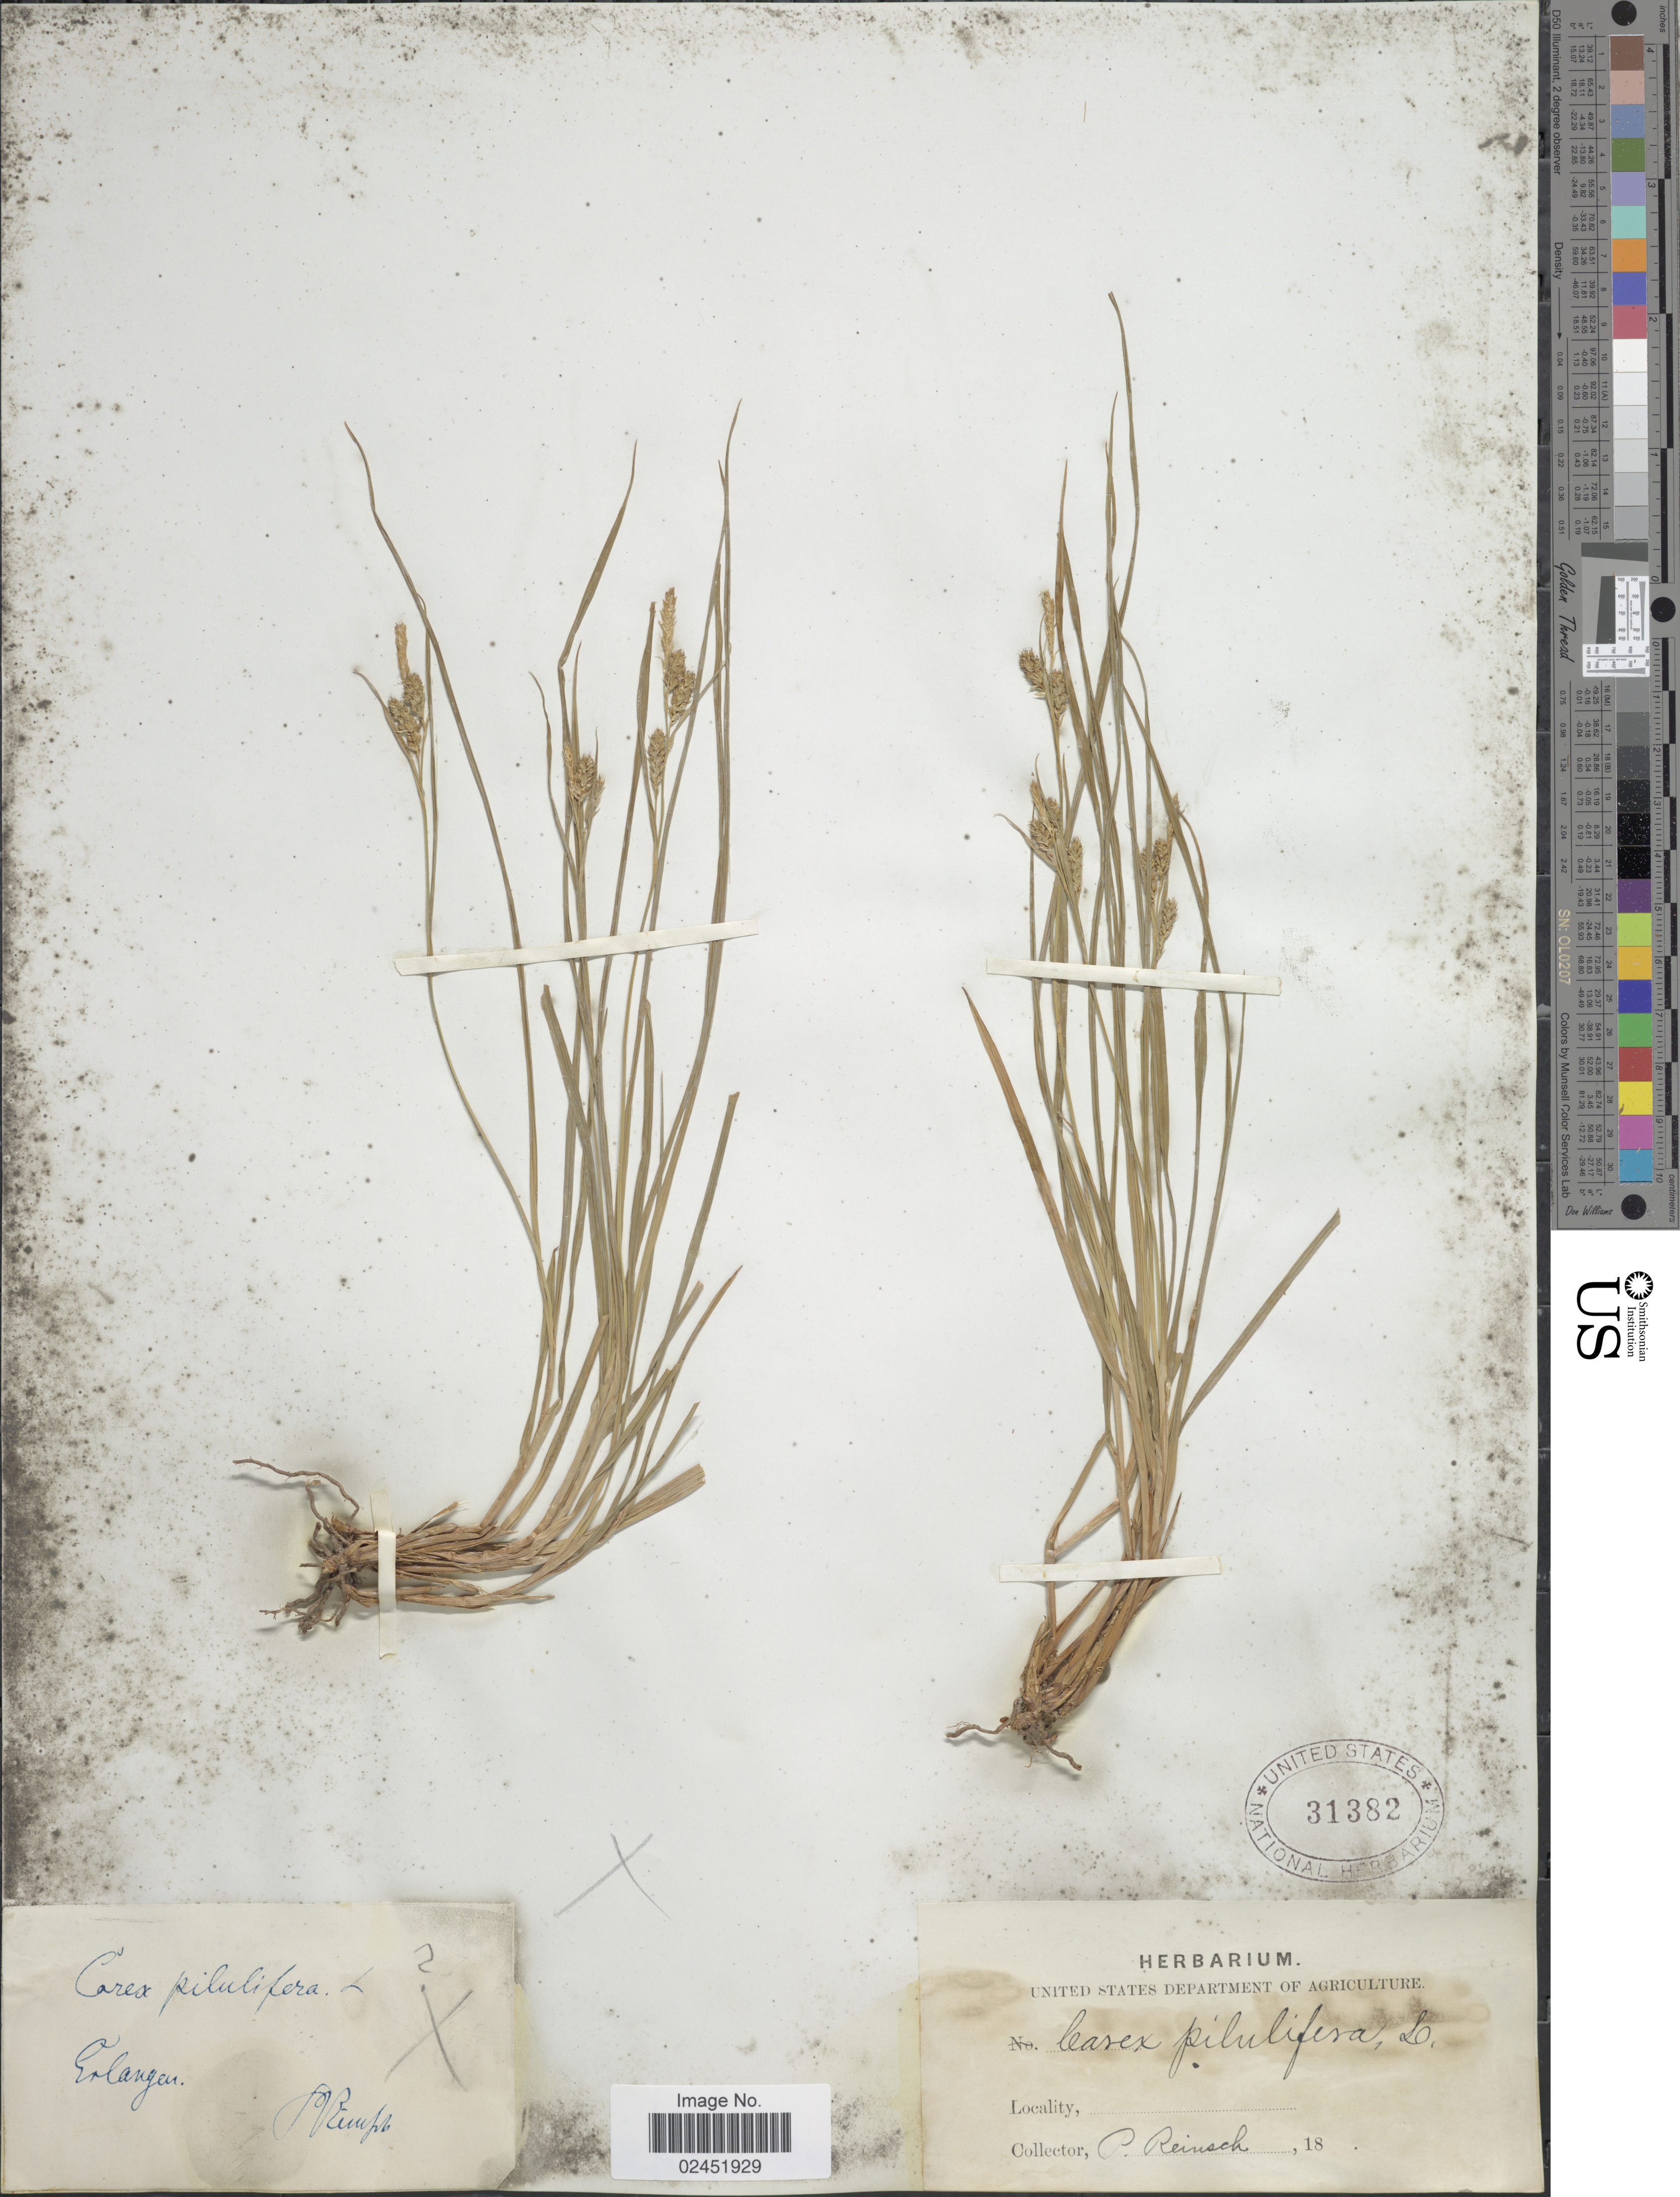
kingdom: Plantae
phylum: Tracheophyta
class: Liliopsida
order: Poales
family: Cyperaceae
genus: Carex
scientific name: Carex pilulifera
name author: L.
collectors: P.F. Reinsch (herbarium)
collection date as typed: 18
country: Germany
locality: Erlangen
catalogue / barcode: US 31382